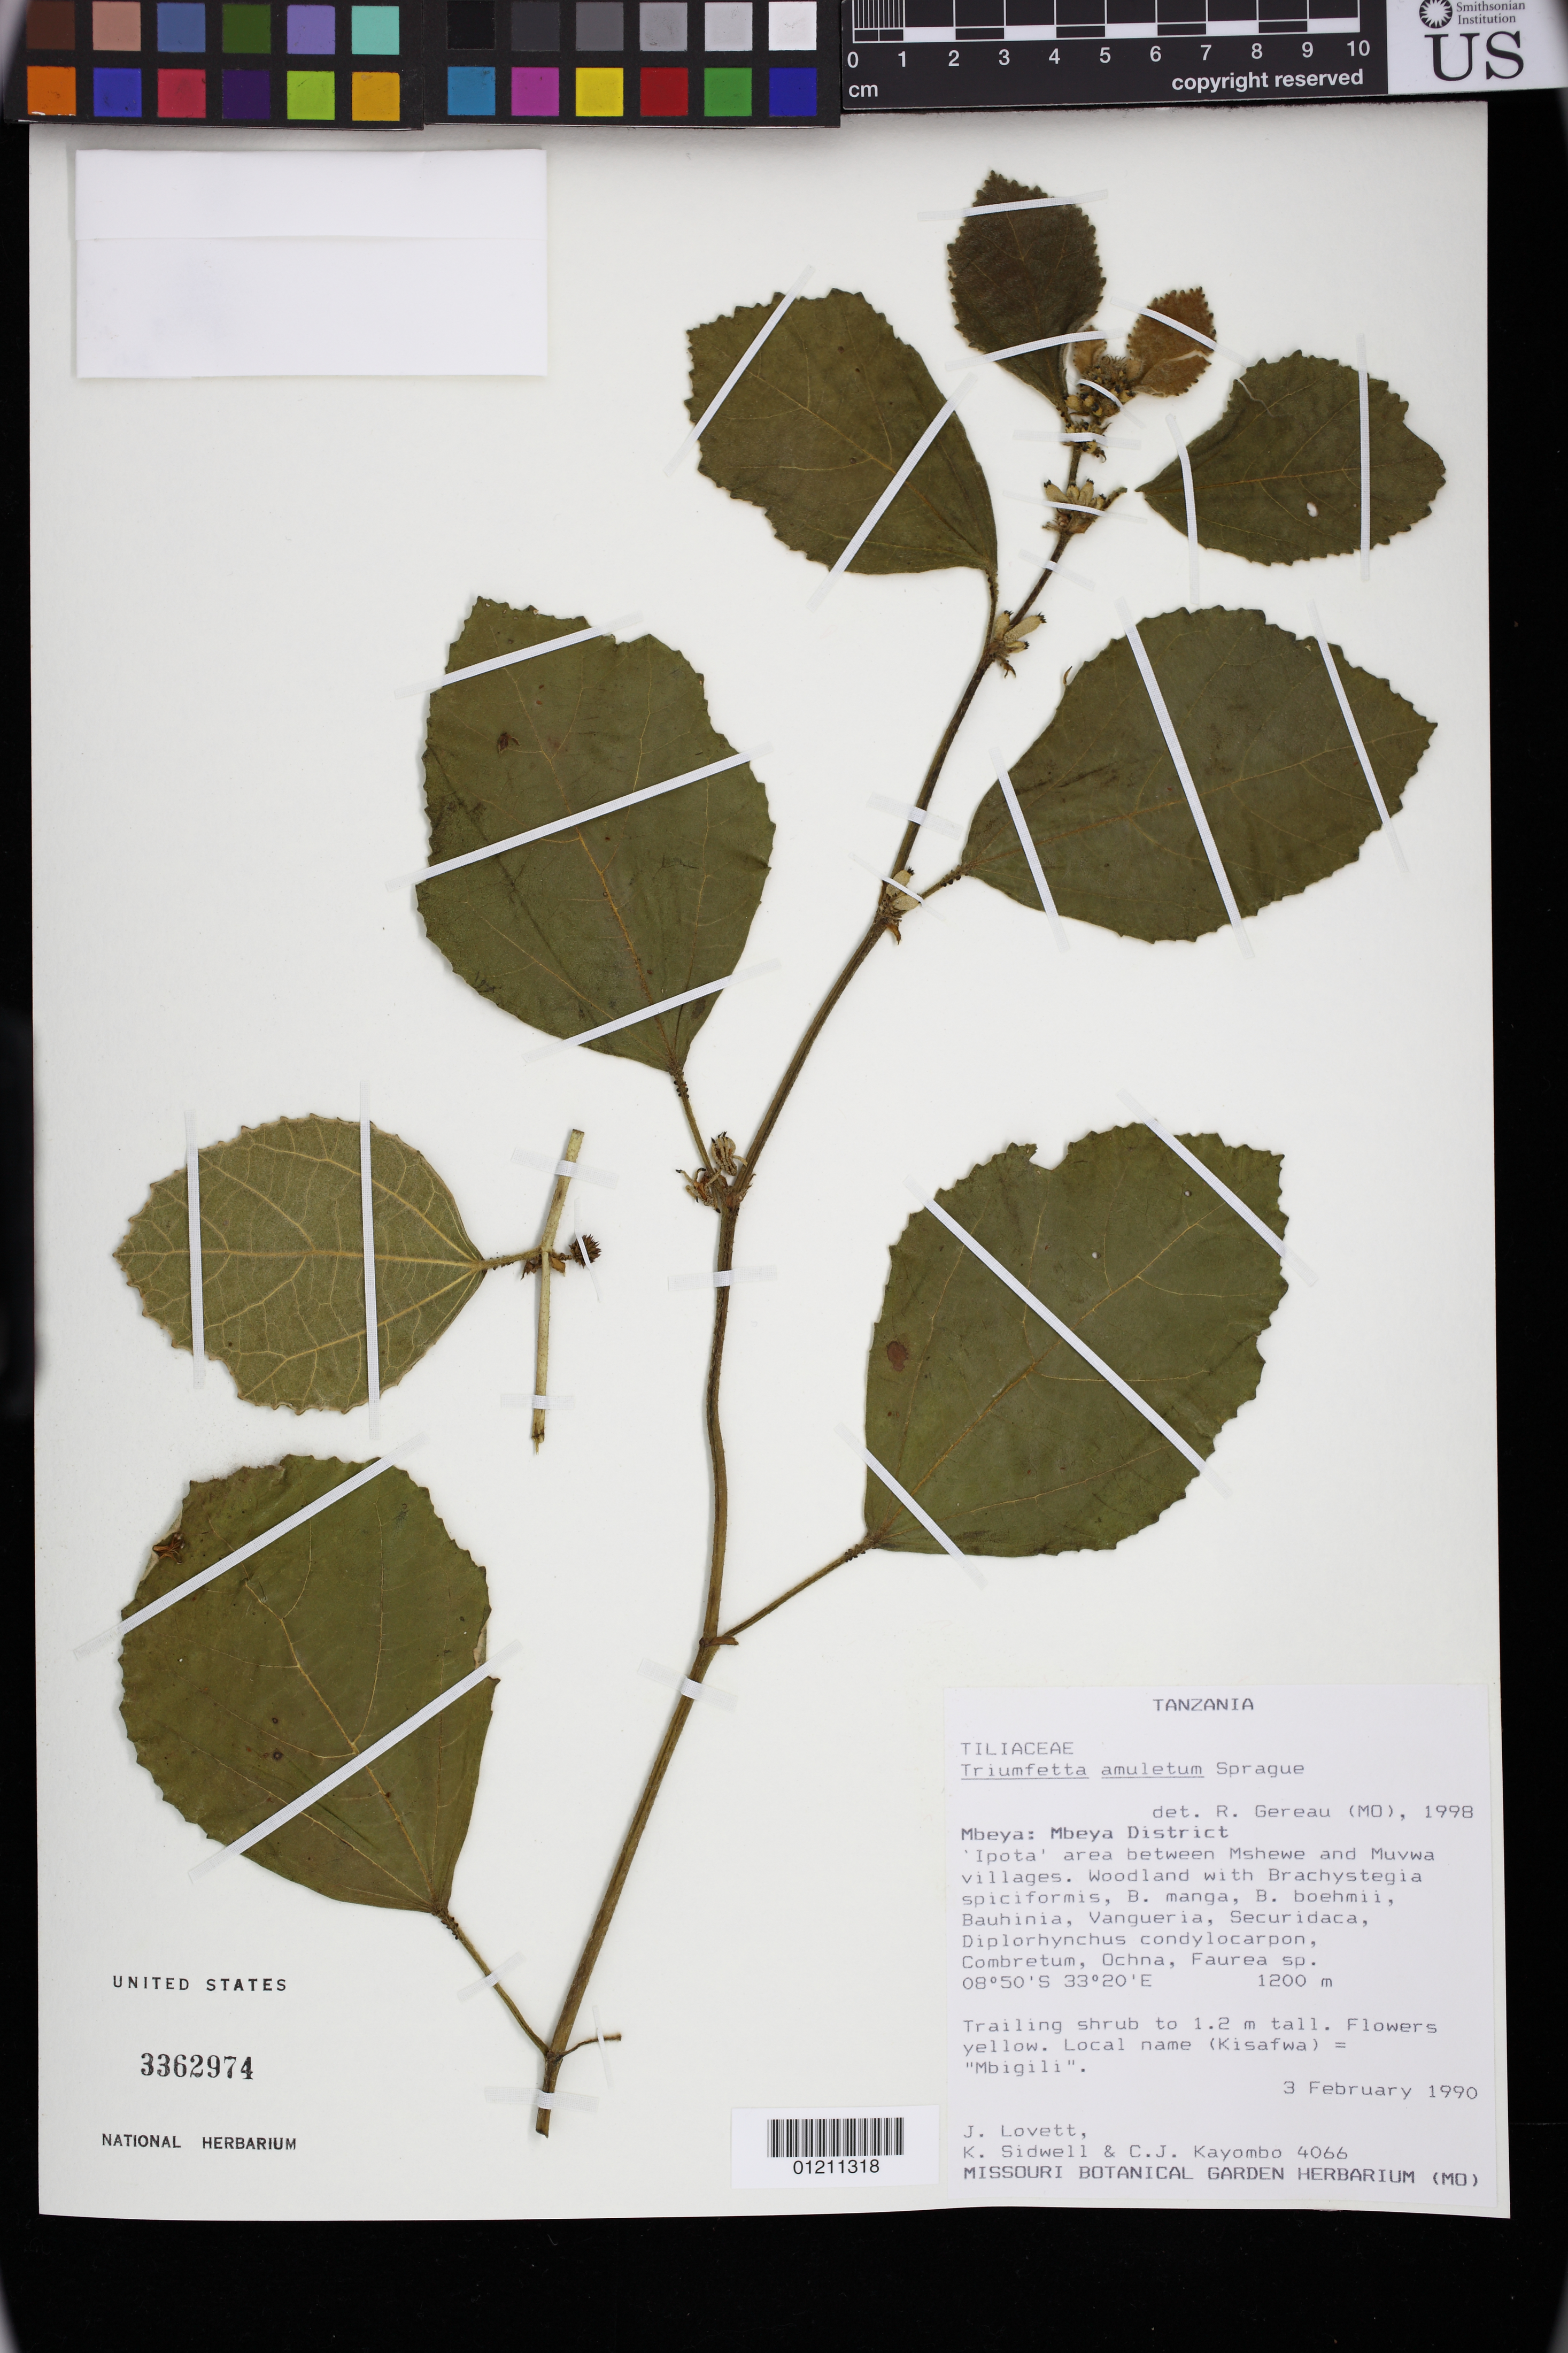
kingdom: Plantae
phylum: Tracheophyta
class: Magnoliopsida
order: Malvales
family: Malvaceae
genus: Triumfetta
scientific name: Triumfetta amuletum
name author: Sprague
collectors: J. Lovett, K. Sidwell & C. J. Kayombo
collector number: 4066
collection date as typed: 02 Mar 1990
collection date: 1990-03-02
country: Tanzania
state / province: Mbeya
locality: Mbeya: Mbeya District. 'Ipota' area between Mshewe and Muvwa villages.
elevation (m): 1200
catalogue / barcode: US 3362974